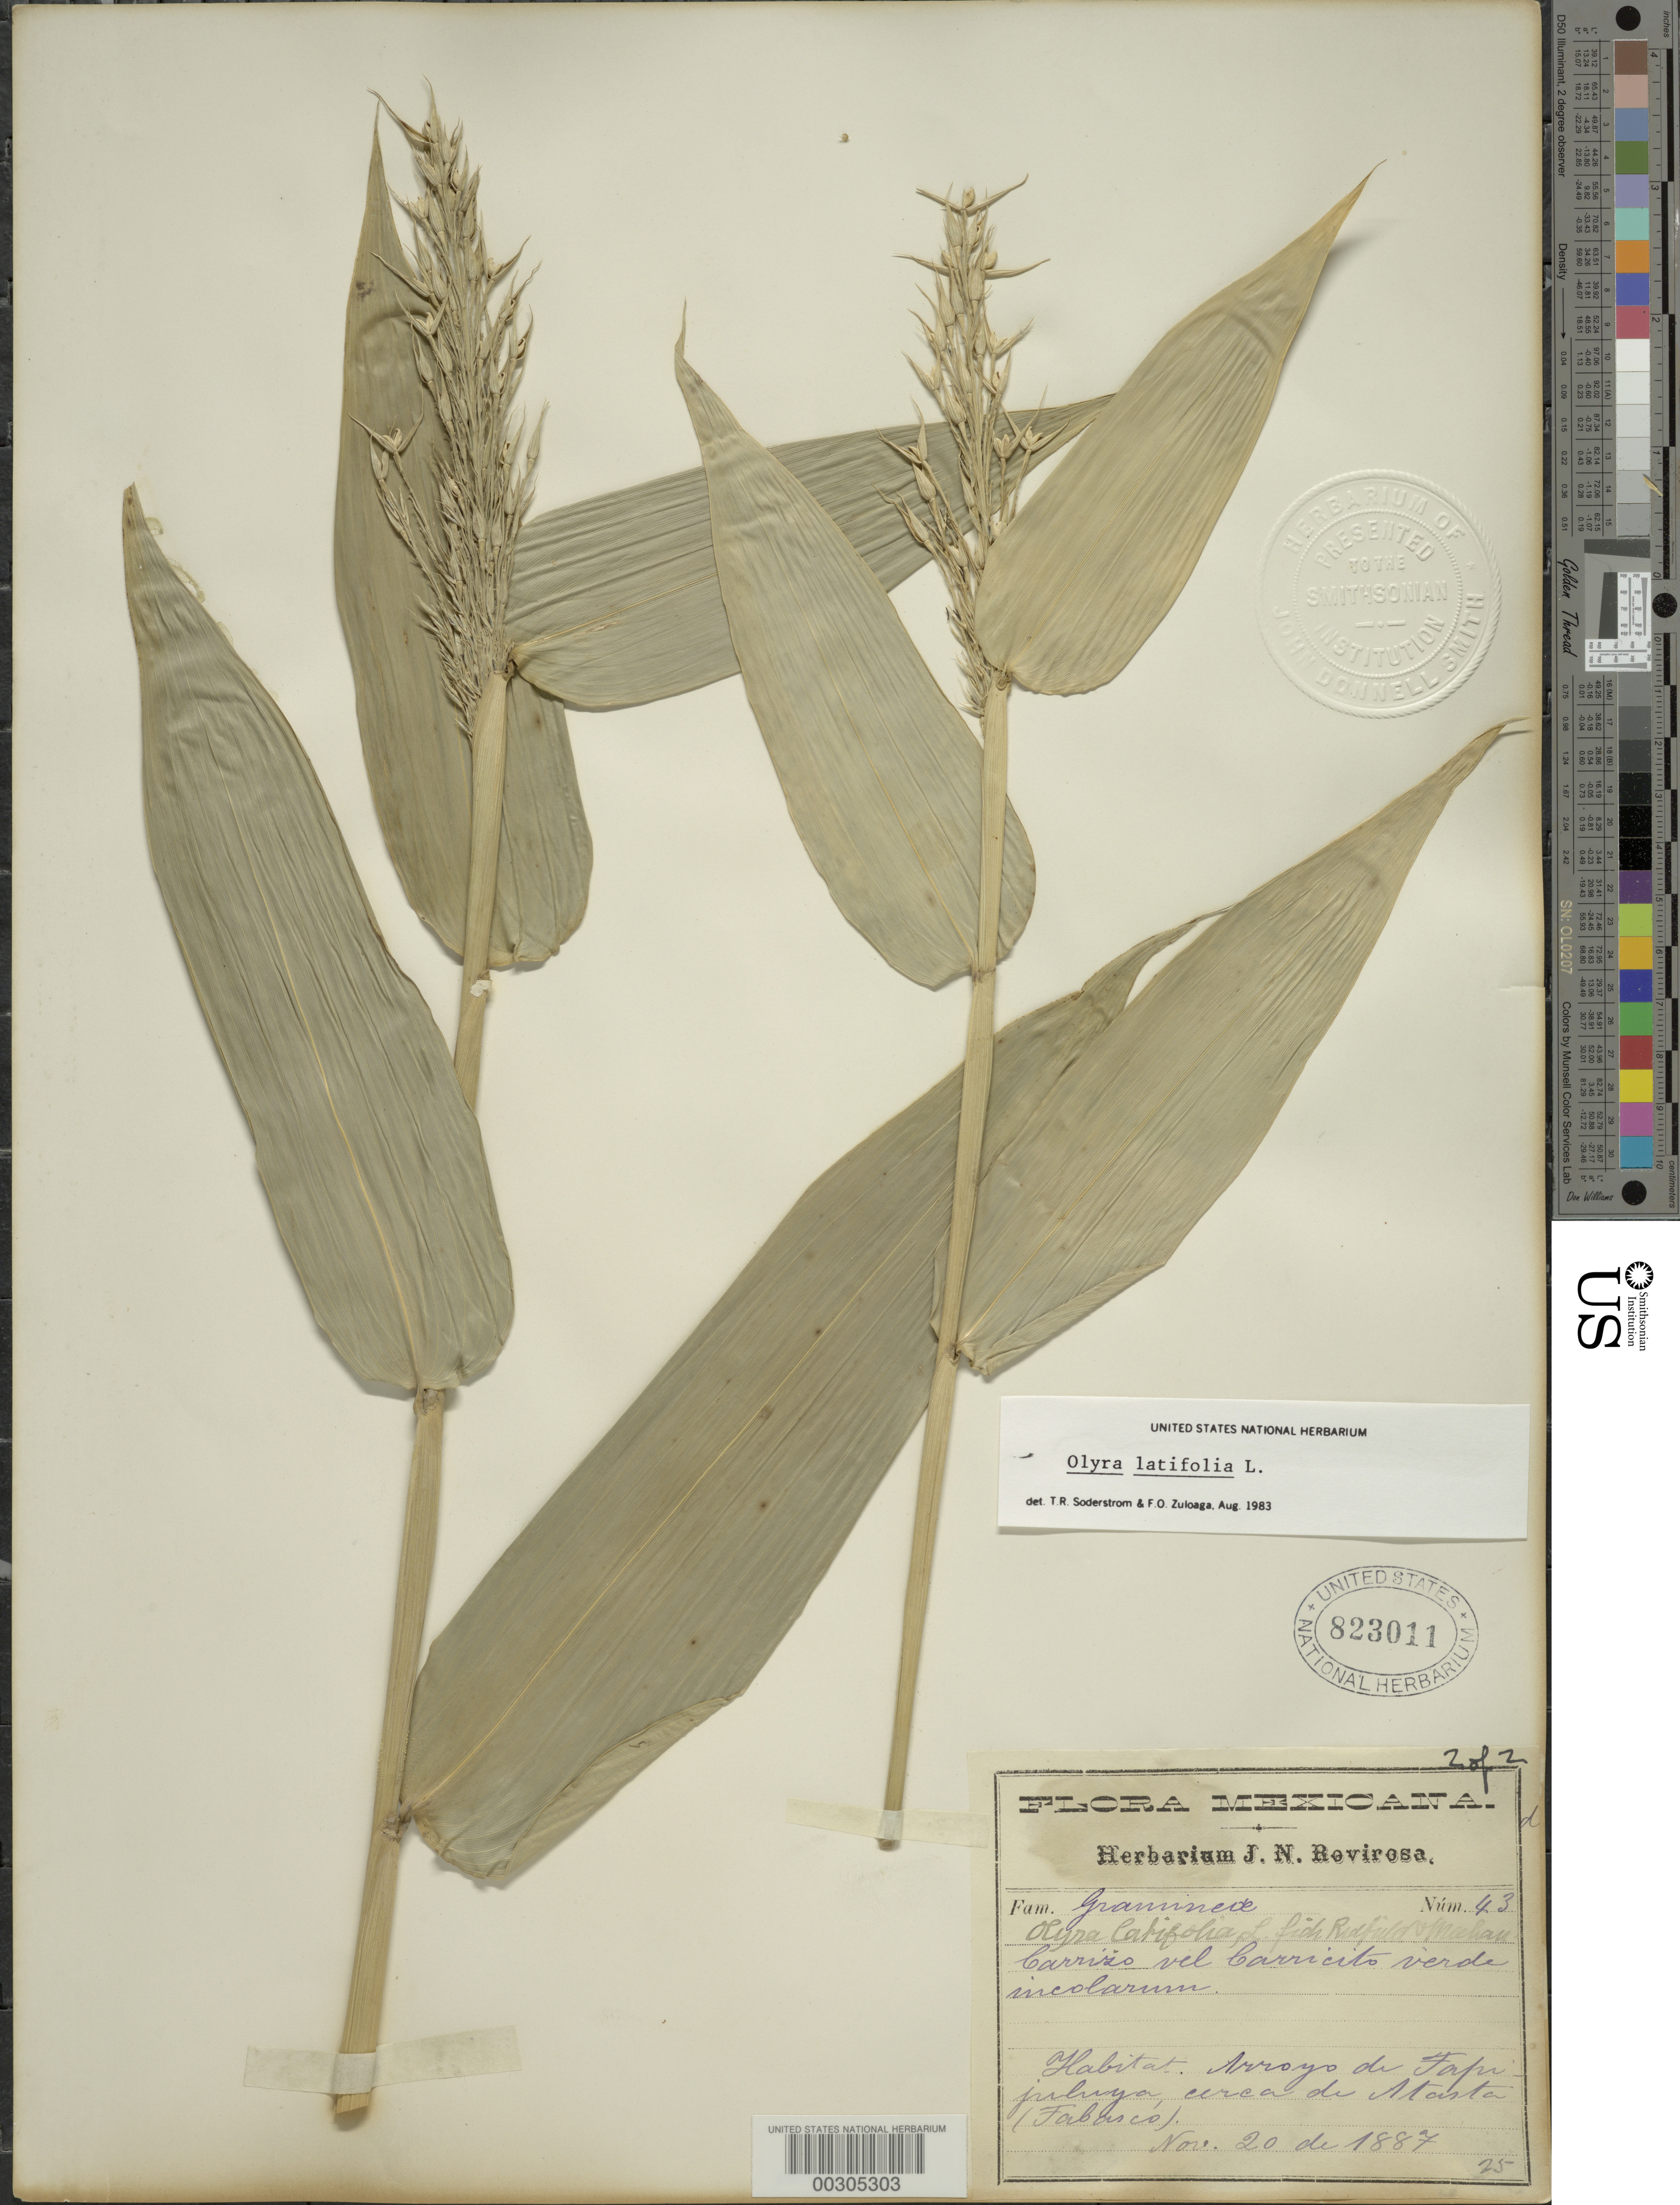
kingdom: Plantae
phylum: Tracheophyta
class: Liliopsida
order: Poales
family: Poaceae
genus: Olyra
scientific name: Olyra latifolia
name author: L.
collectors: J. N. Rovirosa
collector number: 43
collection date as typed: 20 Nov 1887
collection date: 1887-11-20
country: Mexico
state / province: Tabasco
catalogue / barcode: US 823011